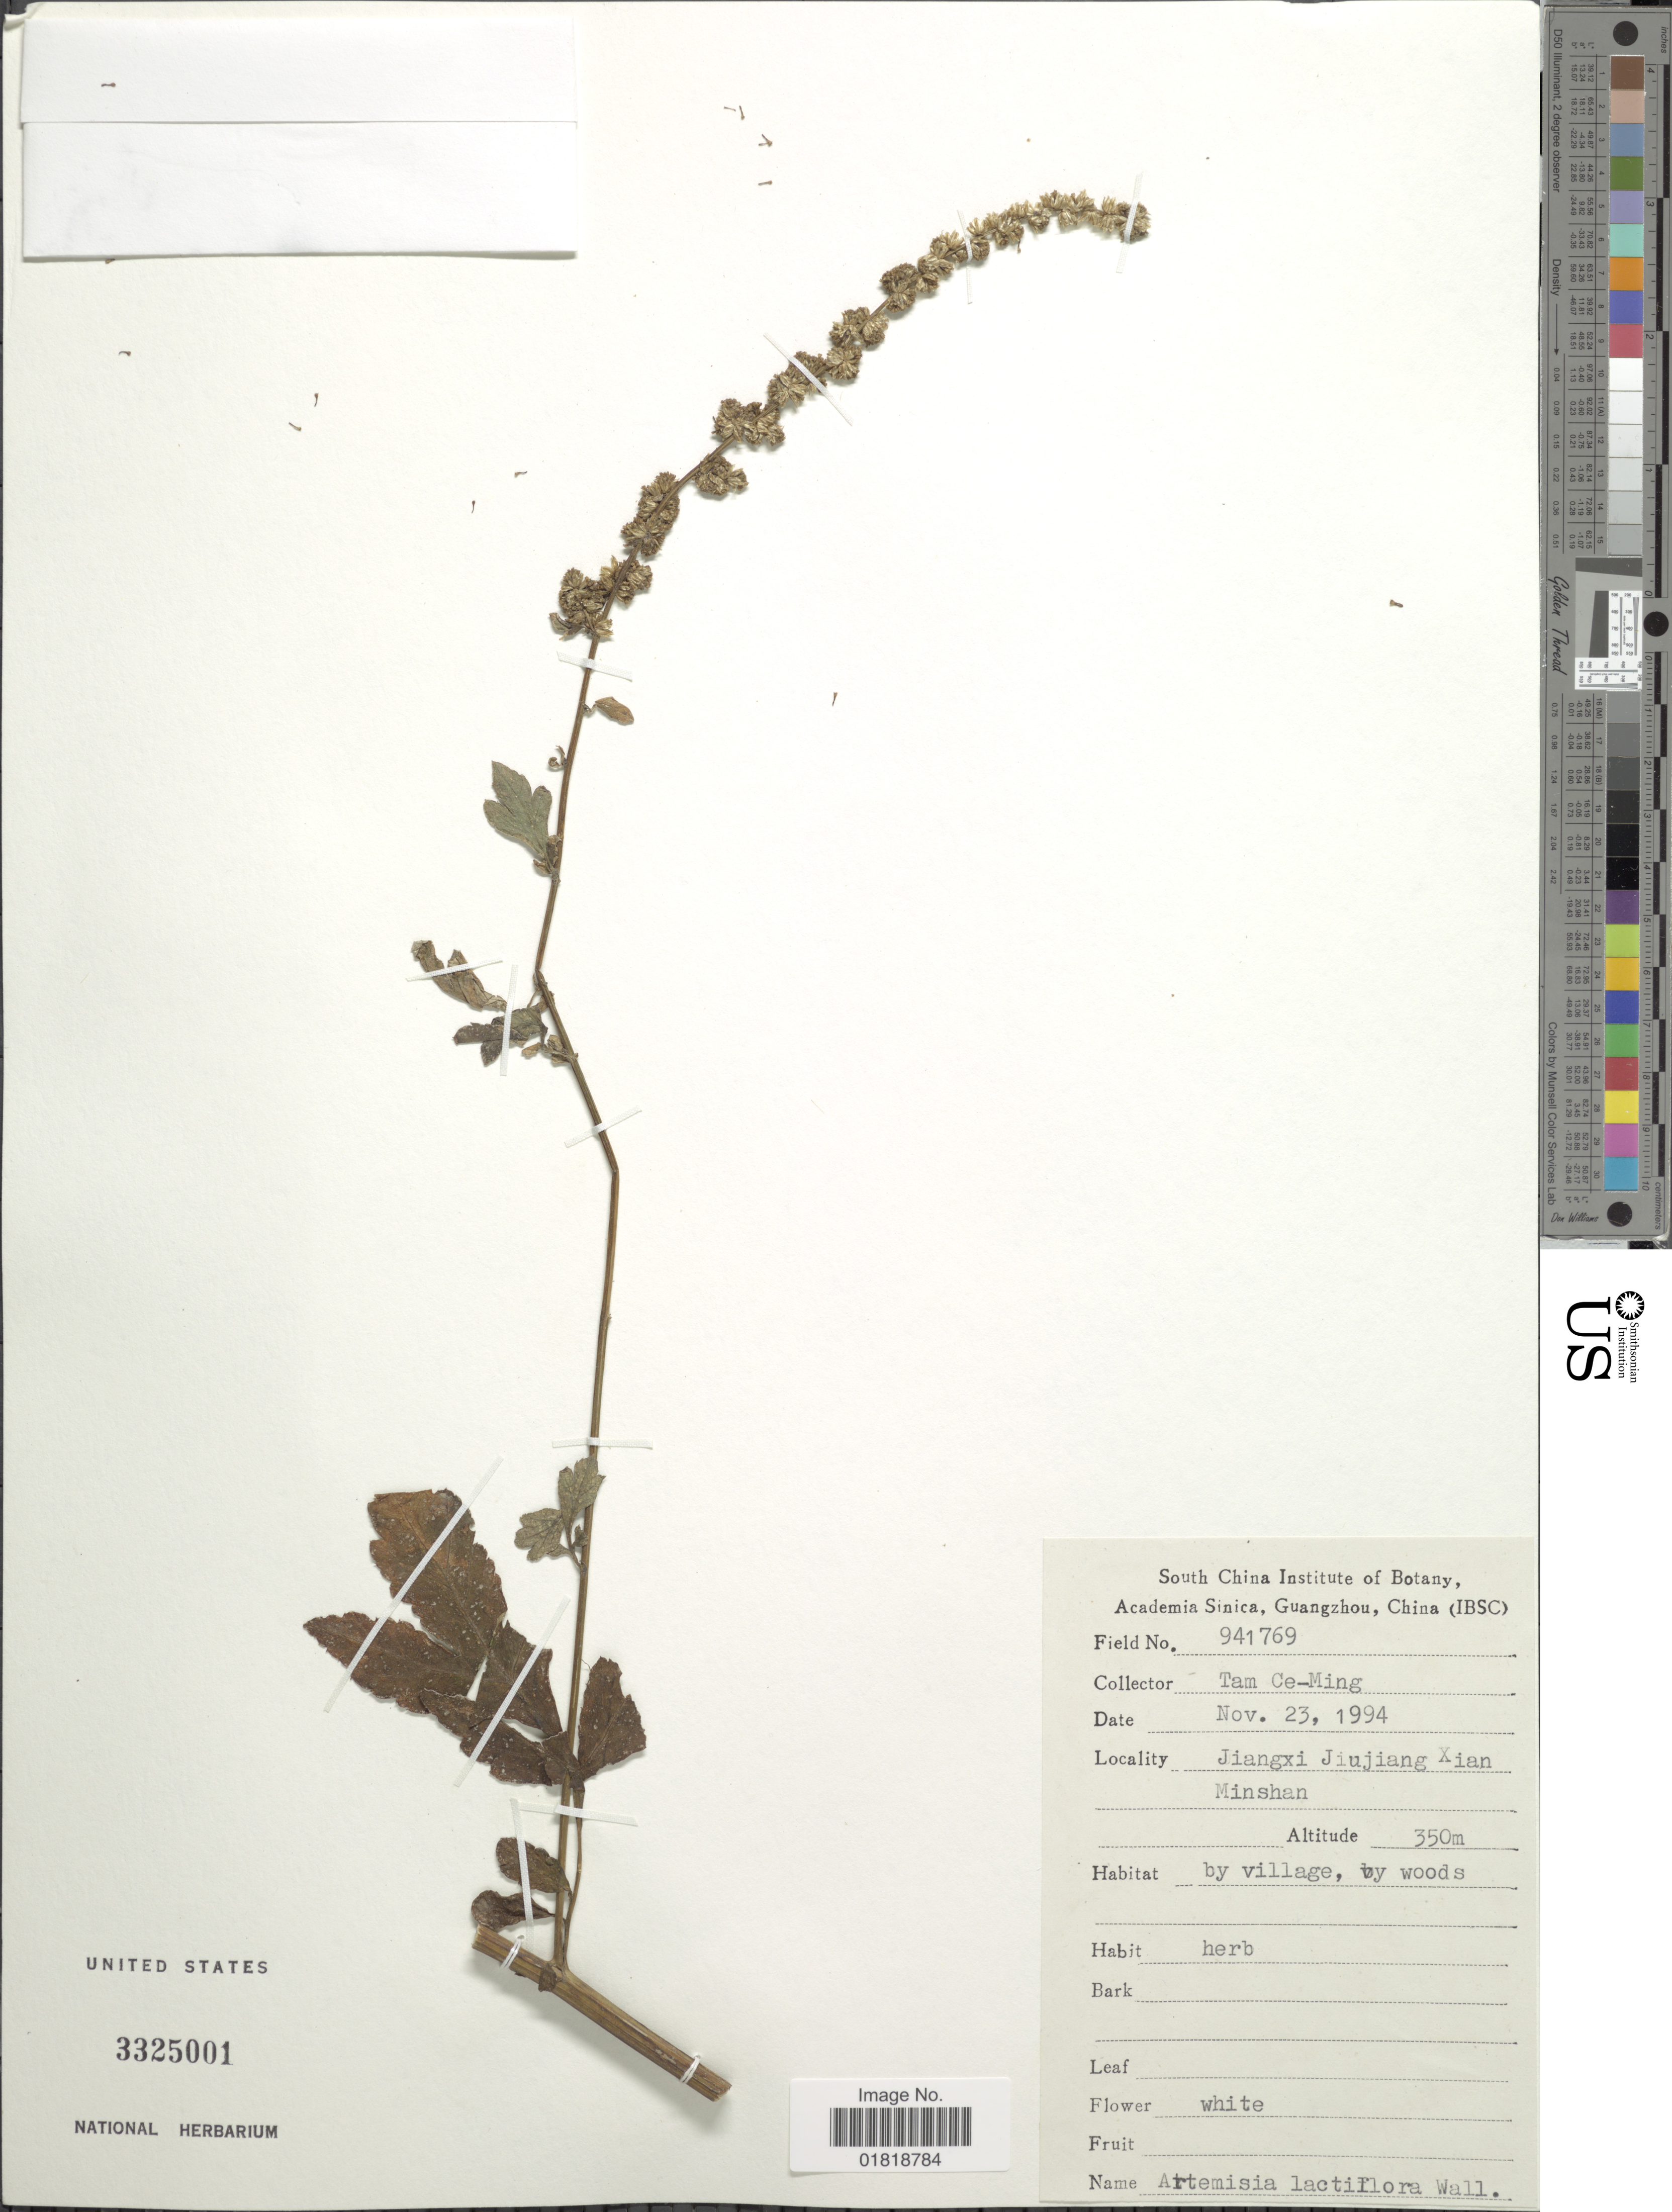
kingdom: Plantae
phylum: Tracheophyta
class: Magnoliopsida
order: Asterales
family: Asteraceae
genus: Artemisia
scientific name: Artemisia lactiflora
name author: Wall. ex DC.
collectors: Tam Ce-Ming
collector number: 941769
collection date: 1994-11-23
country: China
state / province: Jiangxi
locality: Jiangxi Jiujiang Xian Minshan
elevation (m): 350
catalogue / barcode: US 3325001